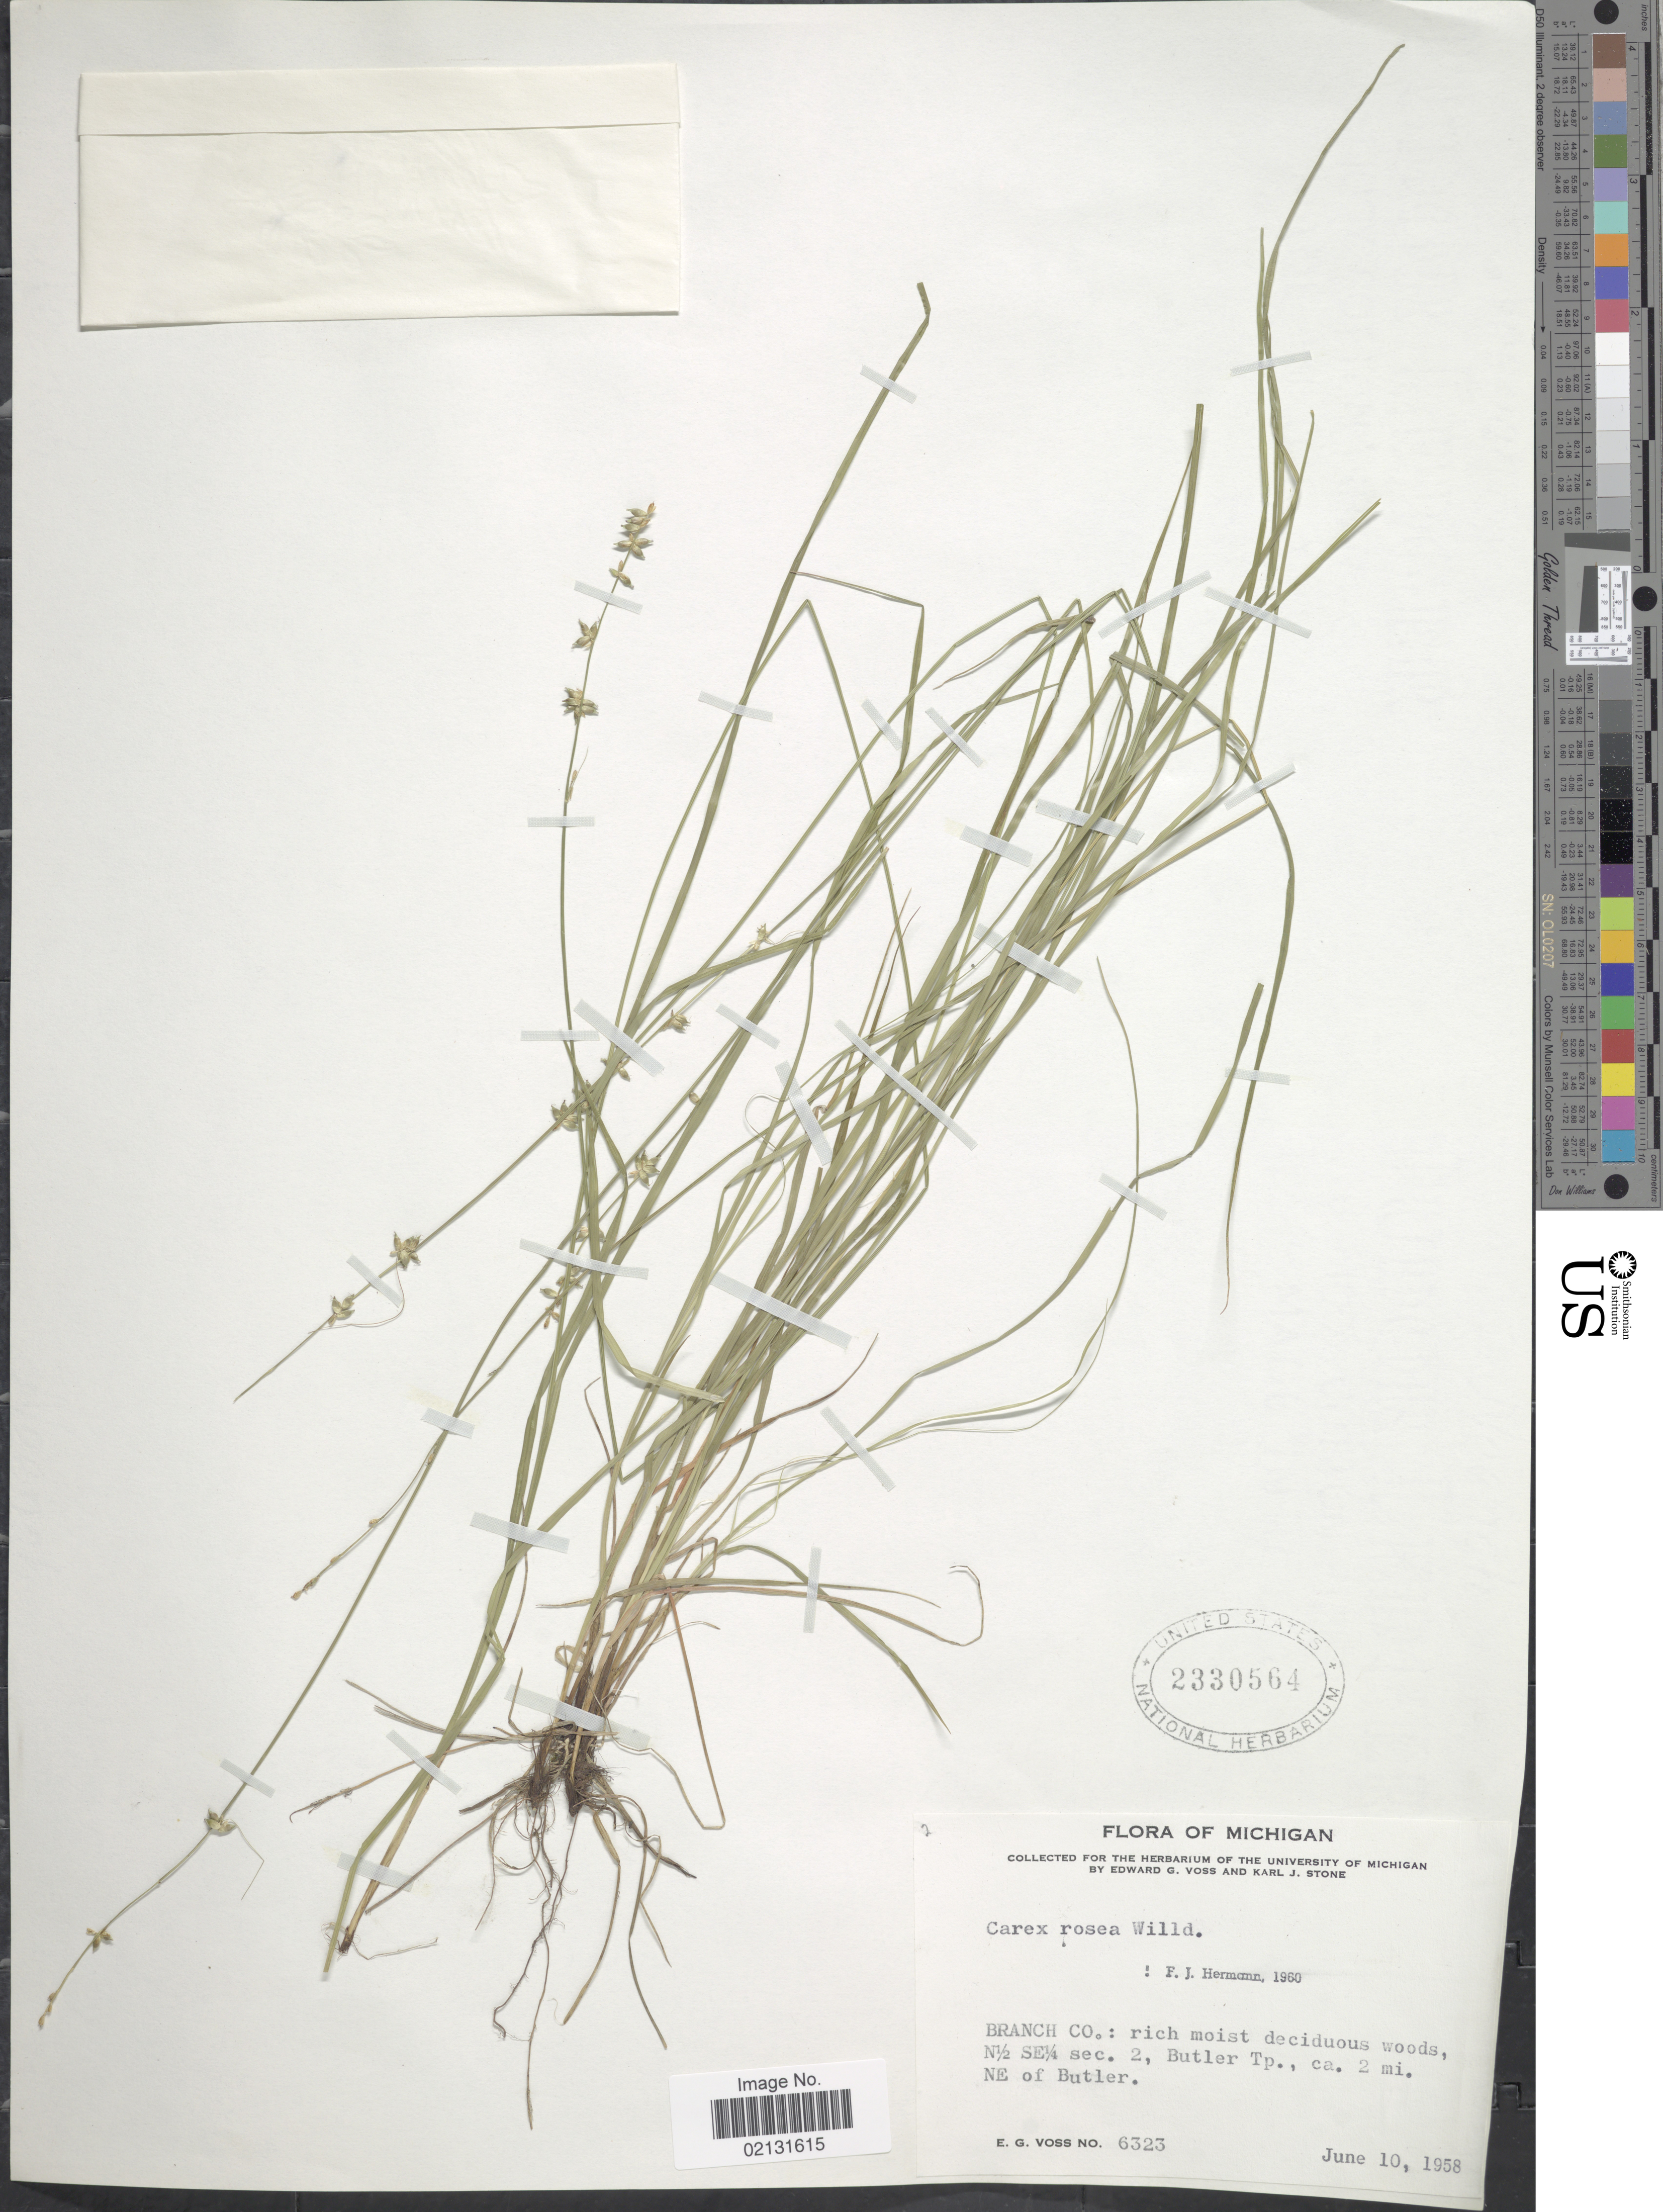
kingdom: Plantae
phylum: Tracheophyta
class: Liliopsida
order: Poales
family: Cyperaceae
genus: Carex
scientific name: Carex rosea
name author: Willd.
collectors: E. G. Voss & K. J. Stone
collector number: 6323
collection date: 1958-06-10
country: United States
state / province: Michigan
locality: Branch Co.: N1/2 SE1.4 sec. 2, Butler Tp., ca. 2 mi. NE of Butler.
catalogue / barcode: US 2330564